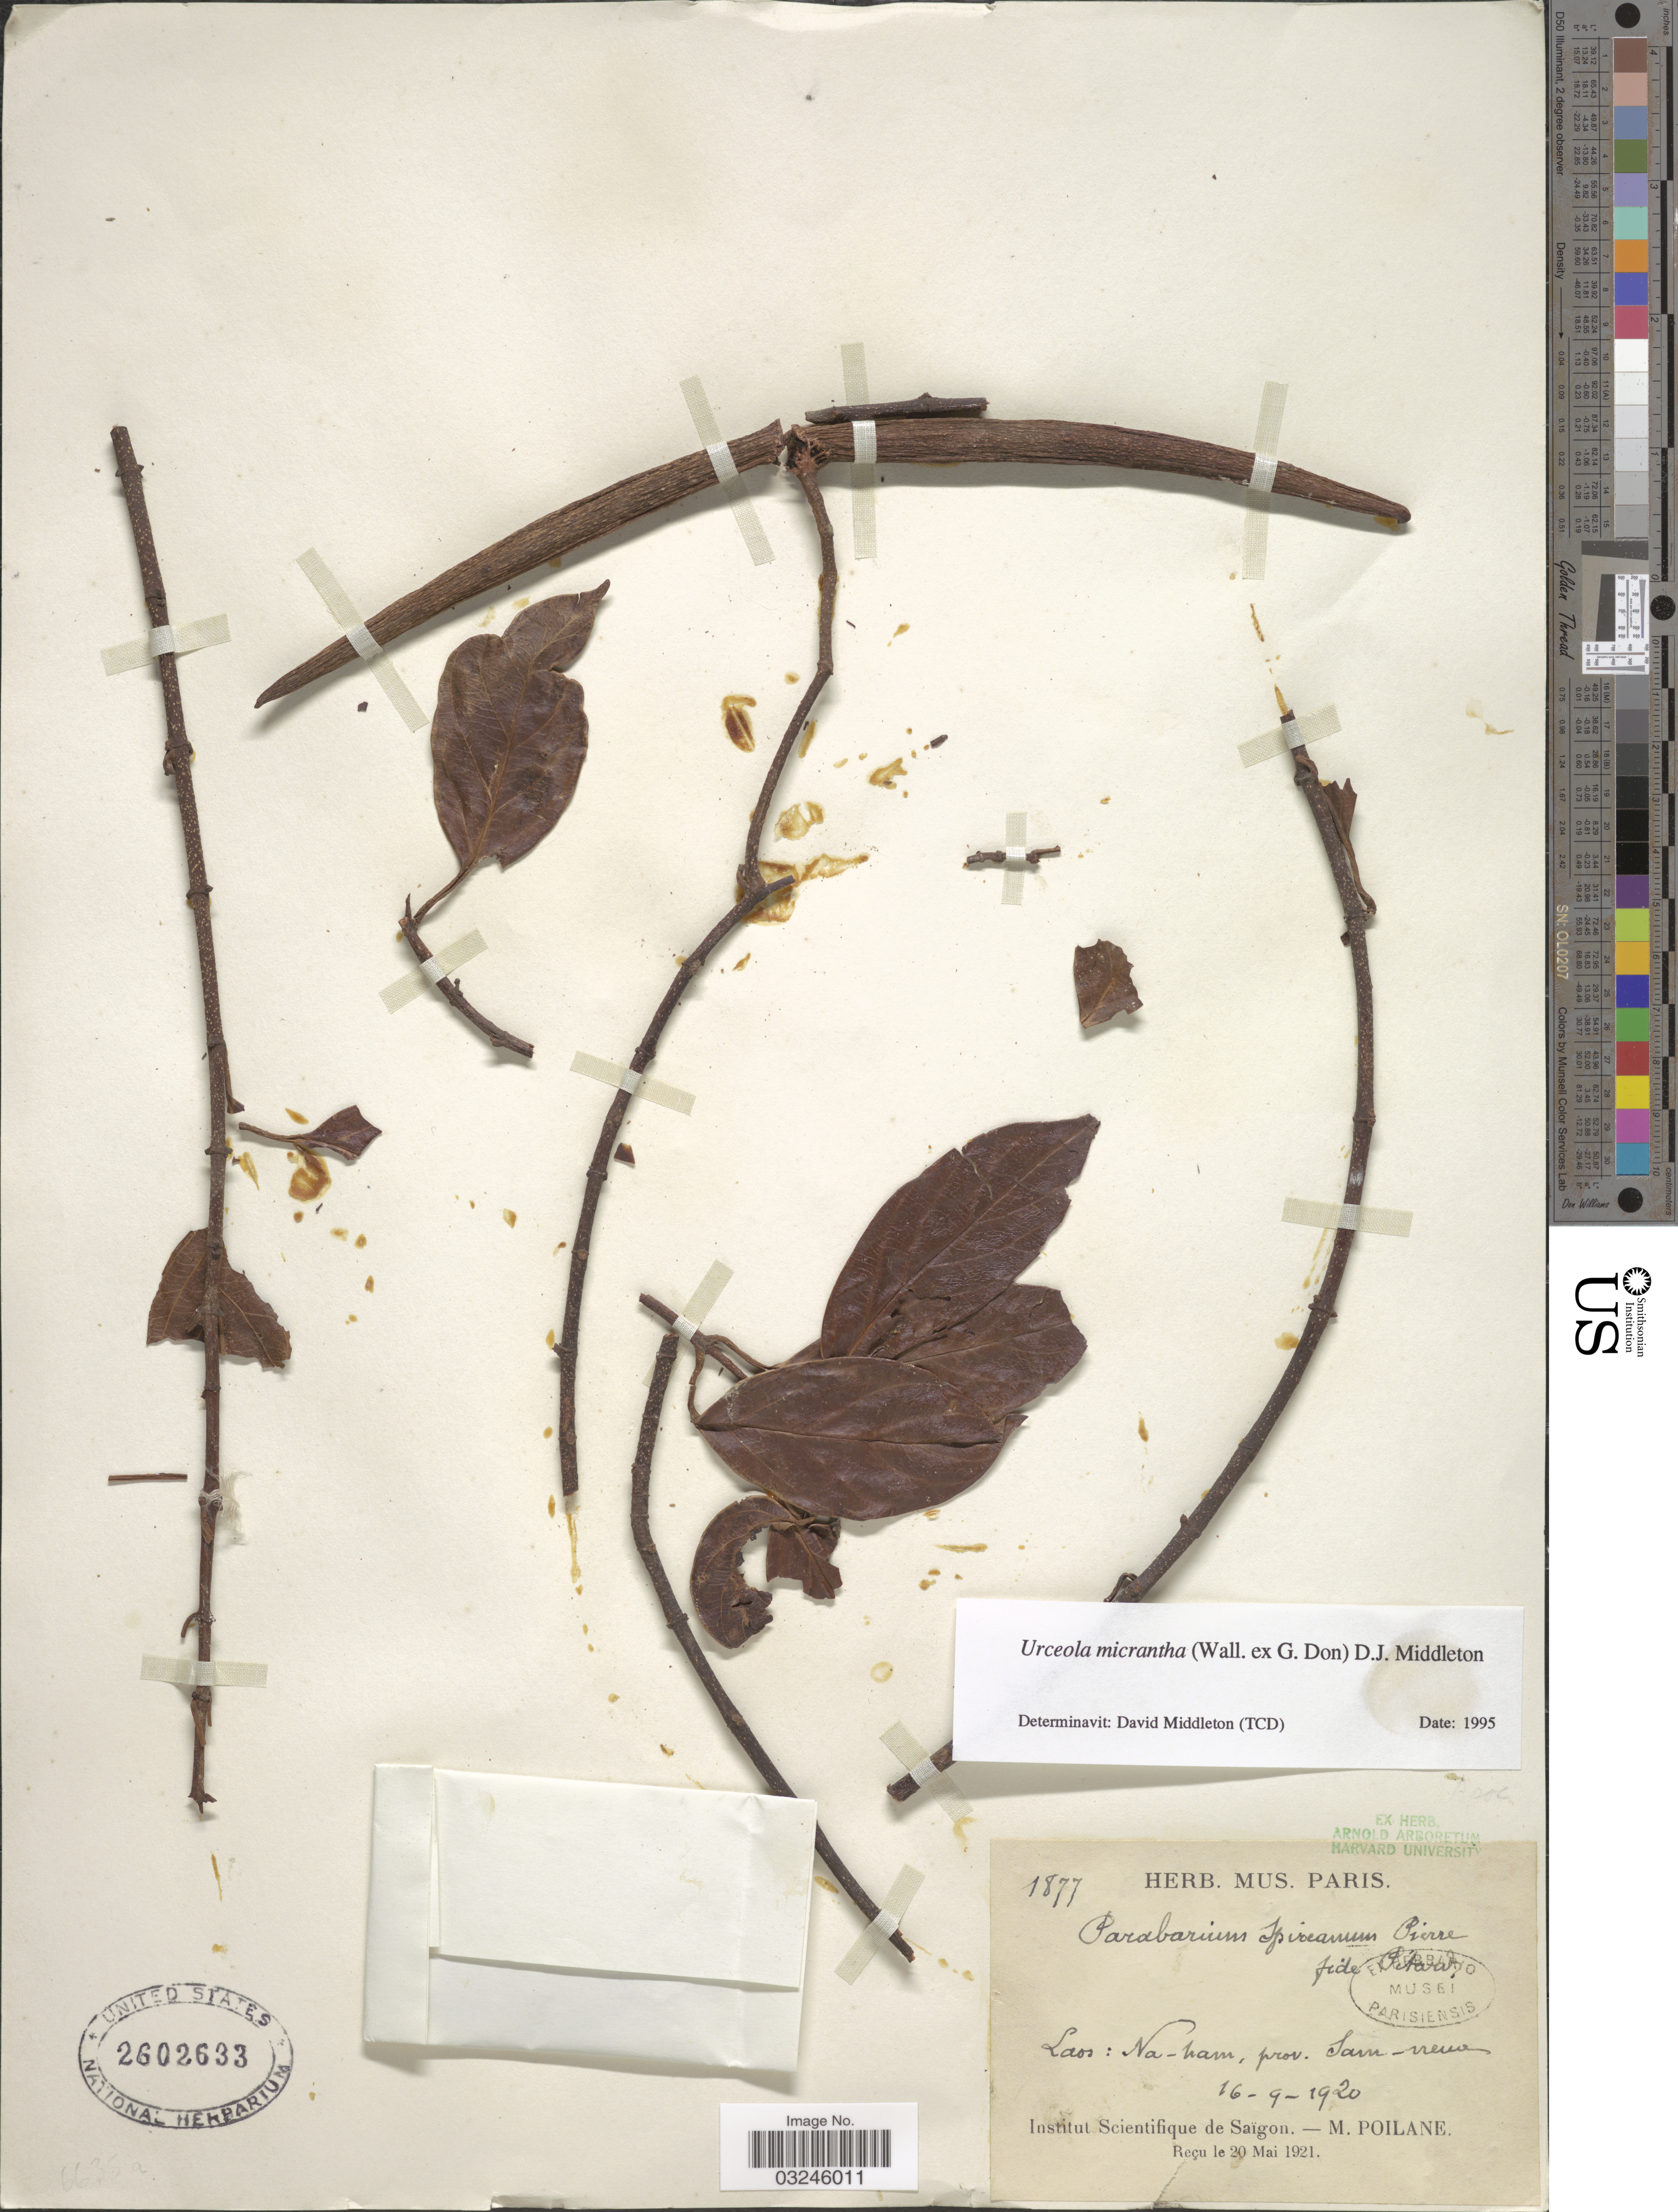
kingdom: Plantae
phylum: Tracheophyta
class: Magnoliopsida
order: Gentianales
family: Apocynaceae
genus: Urceola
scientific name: Urceola micrantha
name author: (Wall. ex G. Don) Mabb.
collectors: M. Poilane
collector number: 1877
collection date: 1920-09-16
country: Laos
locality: Na-nam, prov. Sam-nuea.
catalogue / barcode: US 2602633